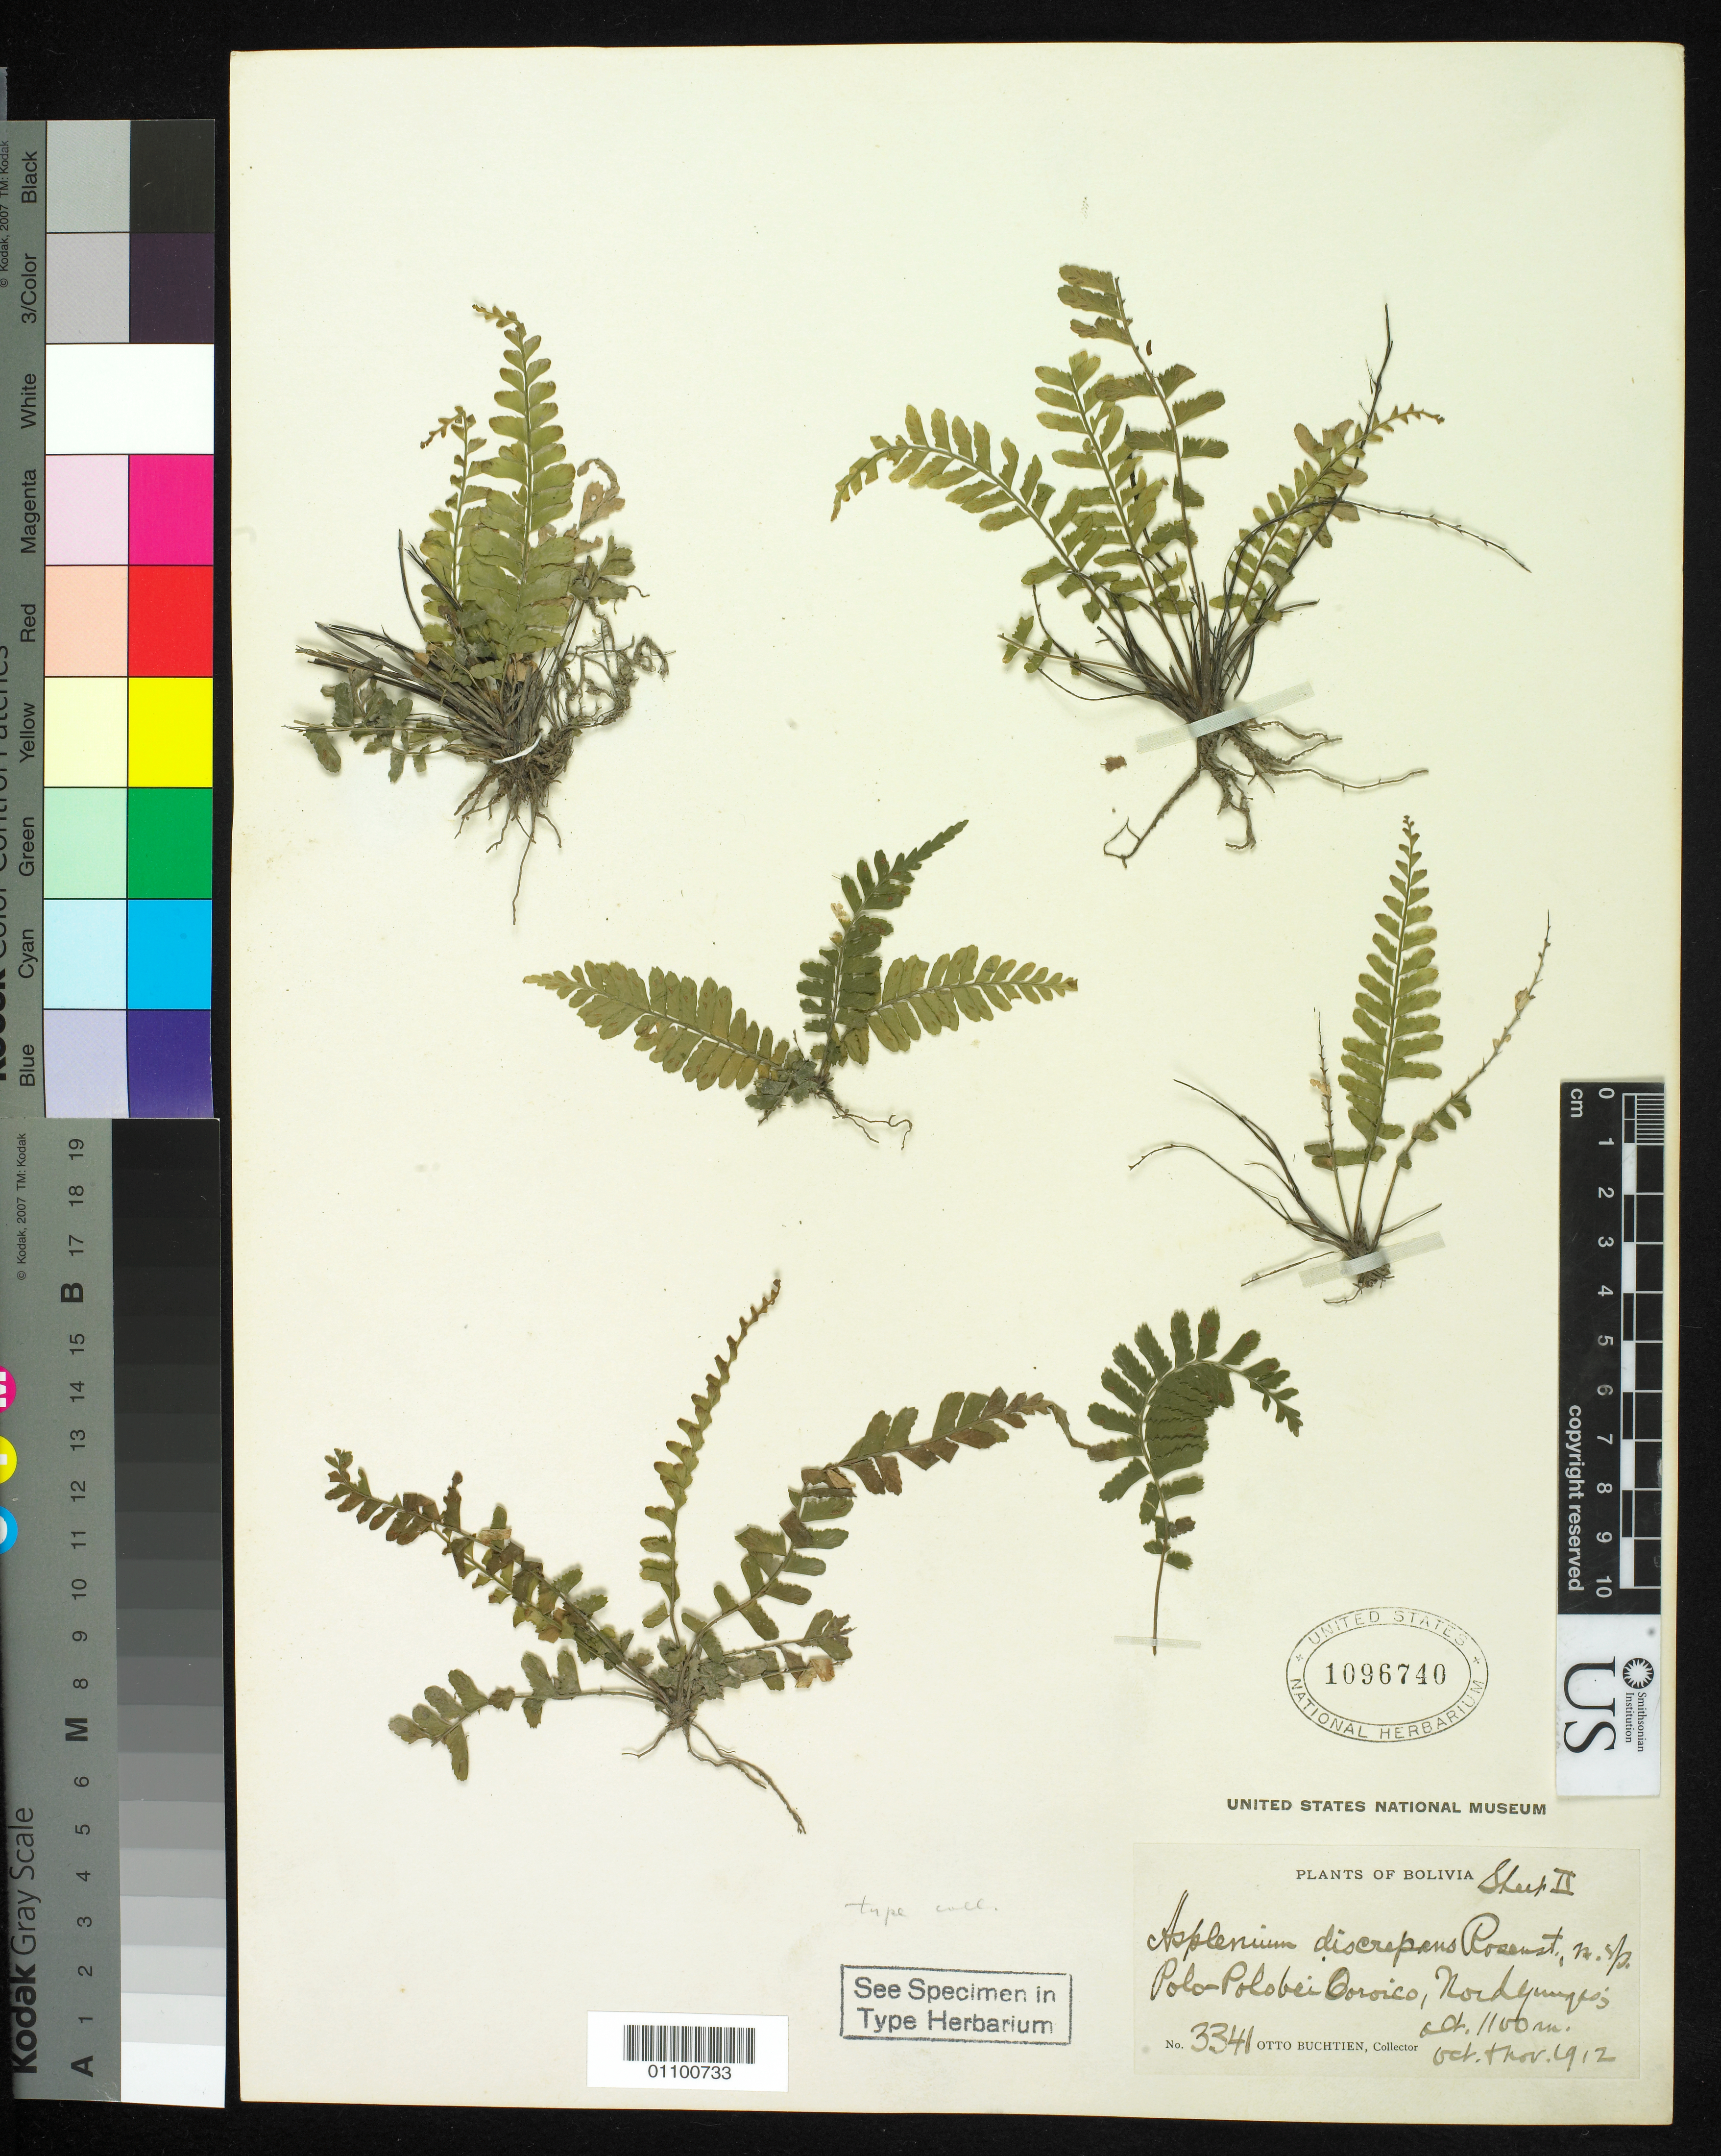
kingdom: Plantae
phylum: Tracheophyta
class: Polypodiopsida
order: Polypodiales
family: Aspleniaceae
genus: Asplenium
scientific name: Asplenium discrepans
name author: Rosenst.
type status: Isotype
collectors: O. Buchtien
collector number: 3341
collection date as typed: Oct 1912 and -- Nov 1912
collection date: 1912-10,1912-11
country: Bolivia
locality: Polo-Polo bei Coroico, Nord Yungas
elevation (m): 1100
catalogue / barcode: US 1096740